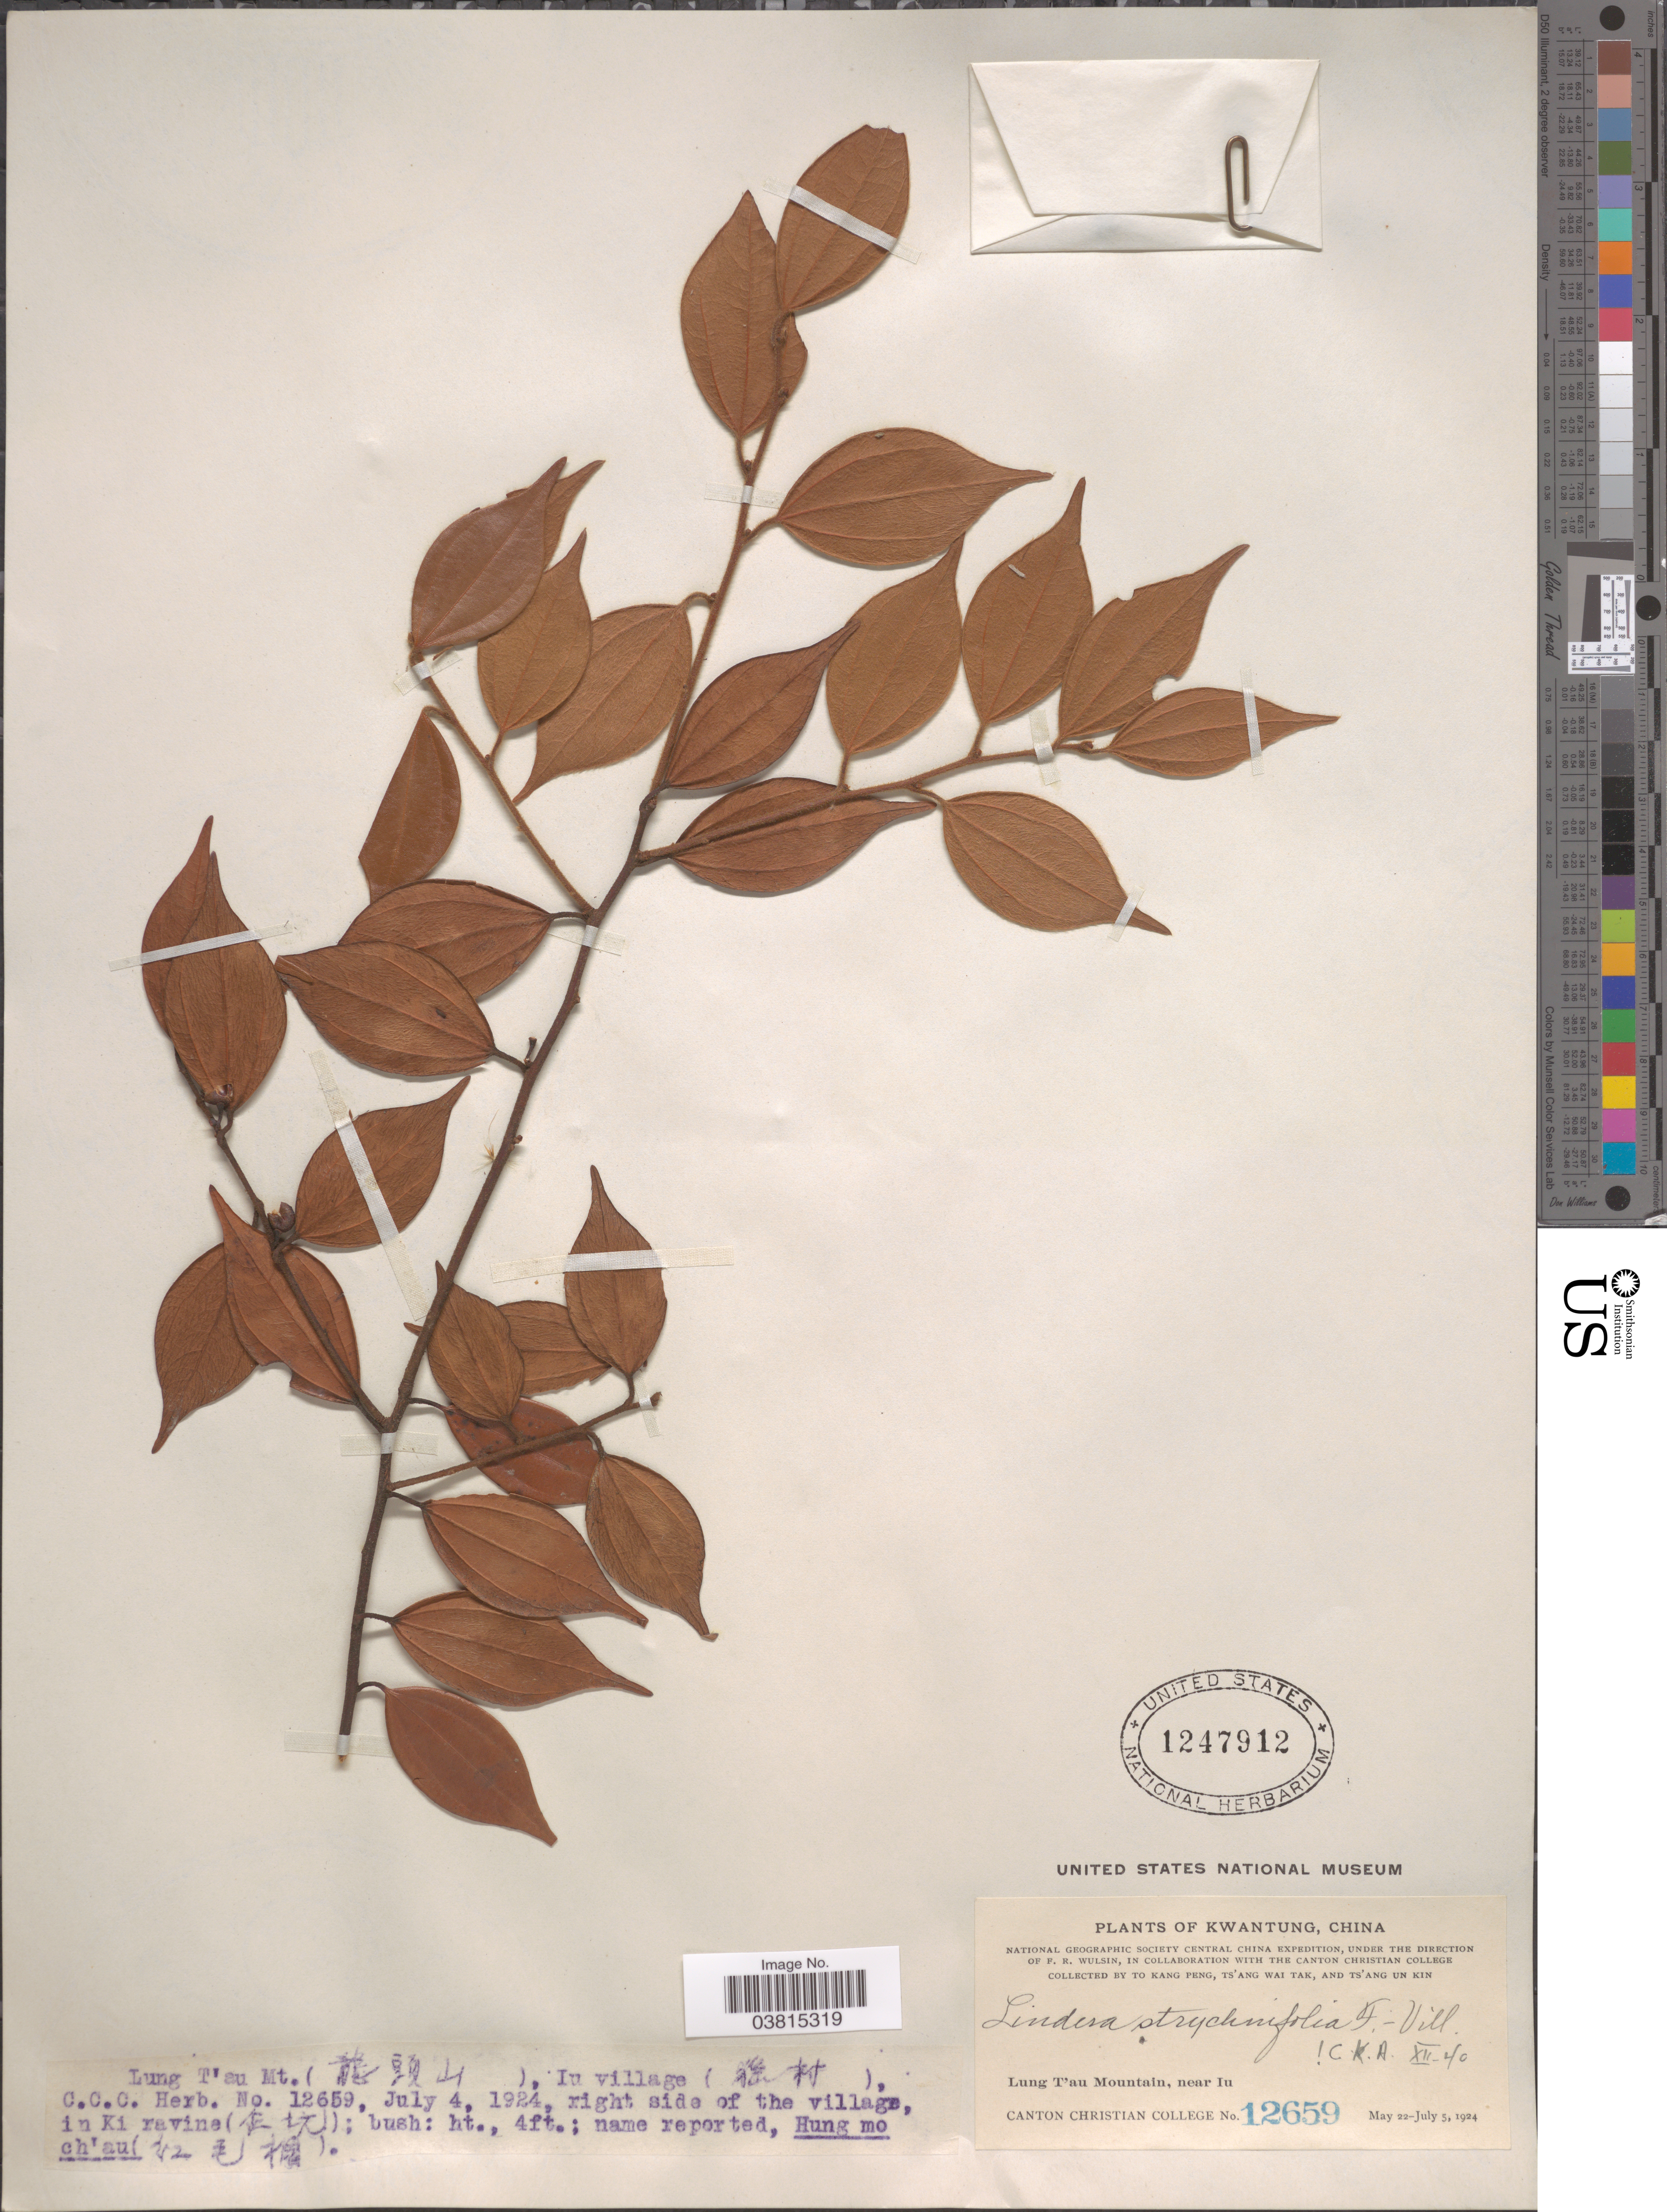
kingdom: Plantae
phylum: Tracheophyta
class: Magnoliopsida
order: Laurales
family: Lauraceae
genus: Lindera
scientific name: Lindera strychnifolia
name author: Fern.-Vill.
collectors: T. K. Peng, W. T. Tsang & Ts' Ang Un Kin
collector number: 12659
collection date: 1924-07-04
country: China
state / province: Guangdong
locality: Kwantung. Lung T'au Mountain (X), Iu village (X). Right side of the village, in Ki ravine (X).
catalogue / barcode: US 1247912